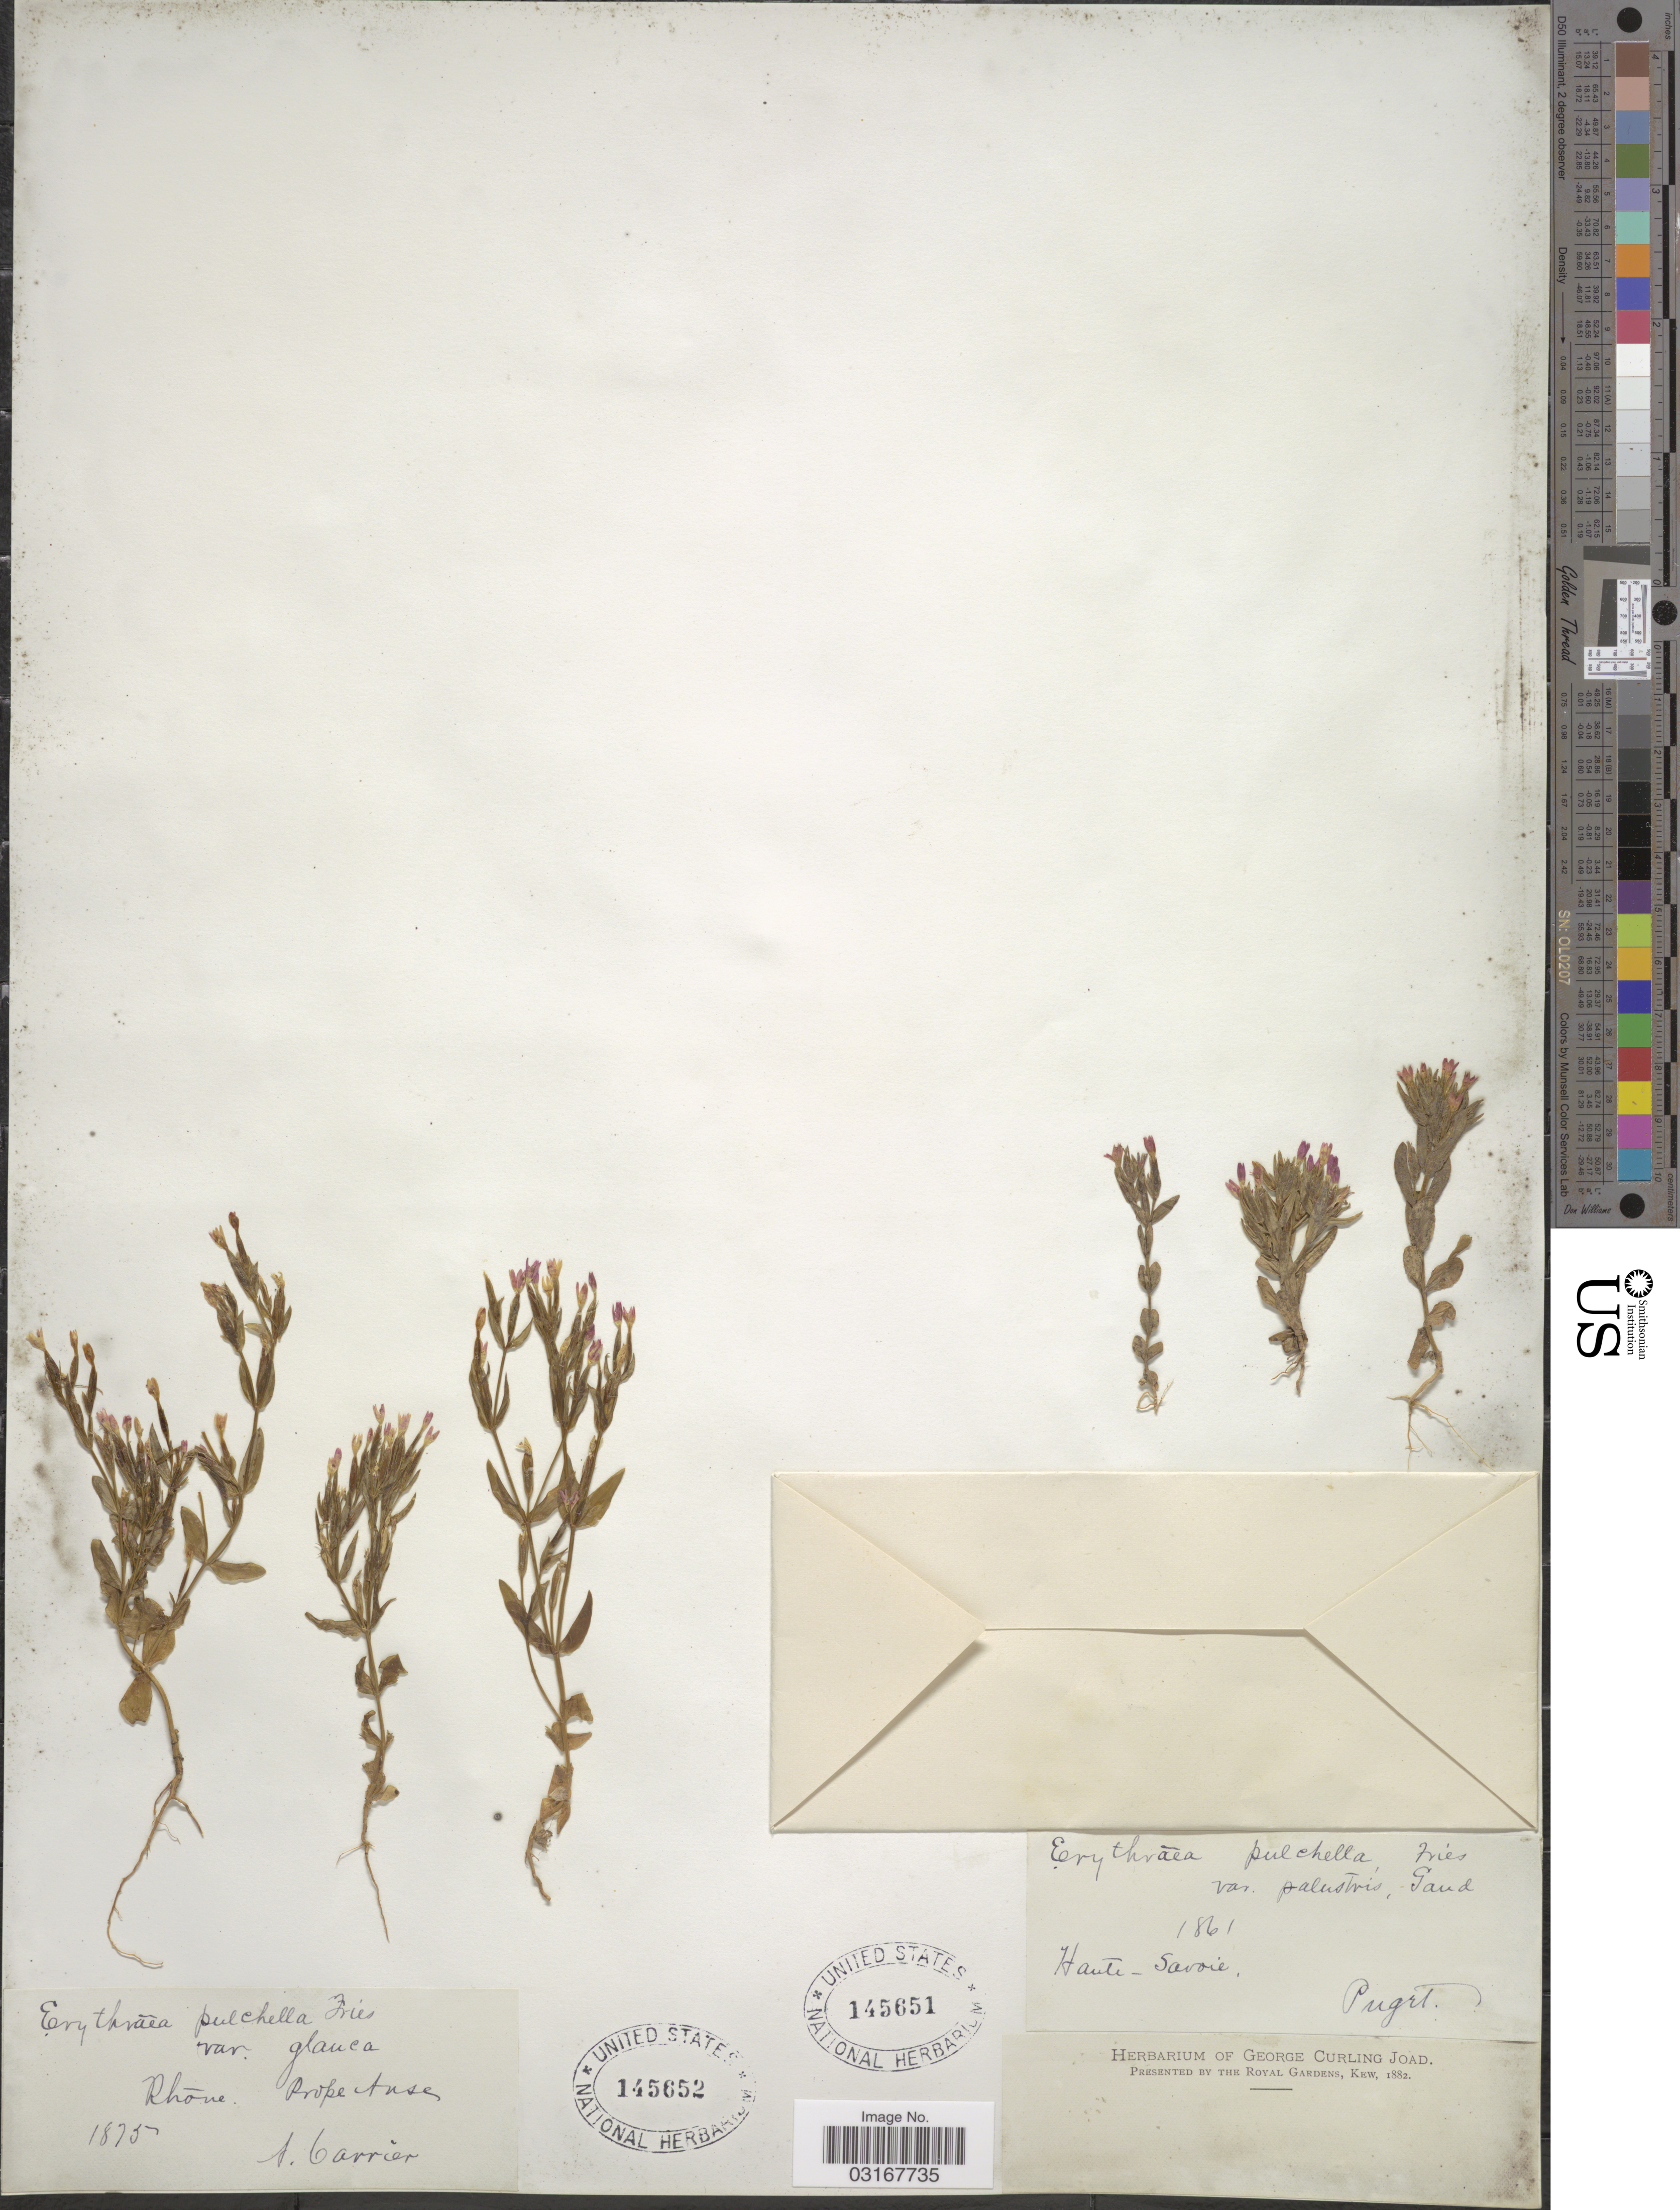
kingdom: Plantae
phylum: Tracheophyta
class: Magnoliopsida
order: Gentianales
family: Gentianaceae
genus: Centaurium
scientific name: Centaurium pulchellum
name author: (Sw.) Druce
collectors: -. Puget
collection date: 1861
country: France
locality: Haute-Savoie.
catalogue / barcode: US 145651